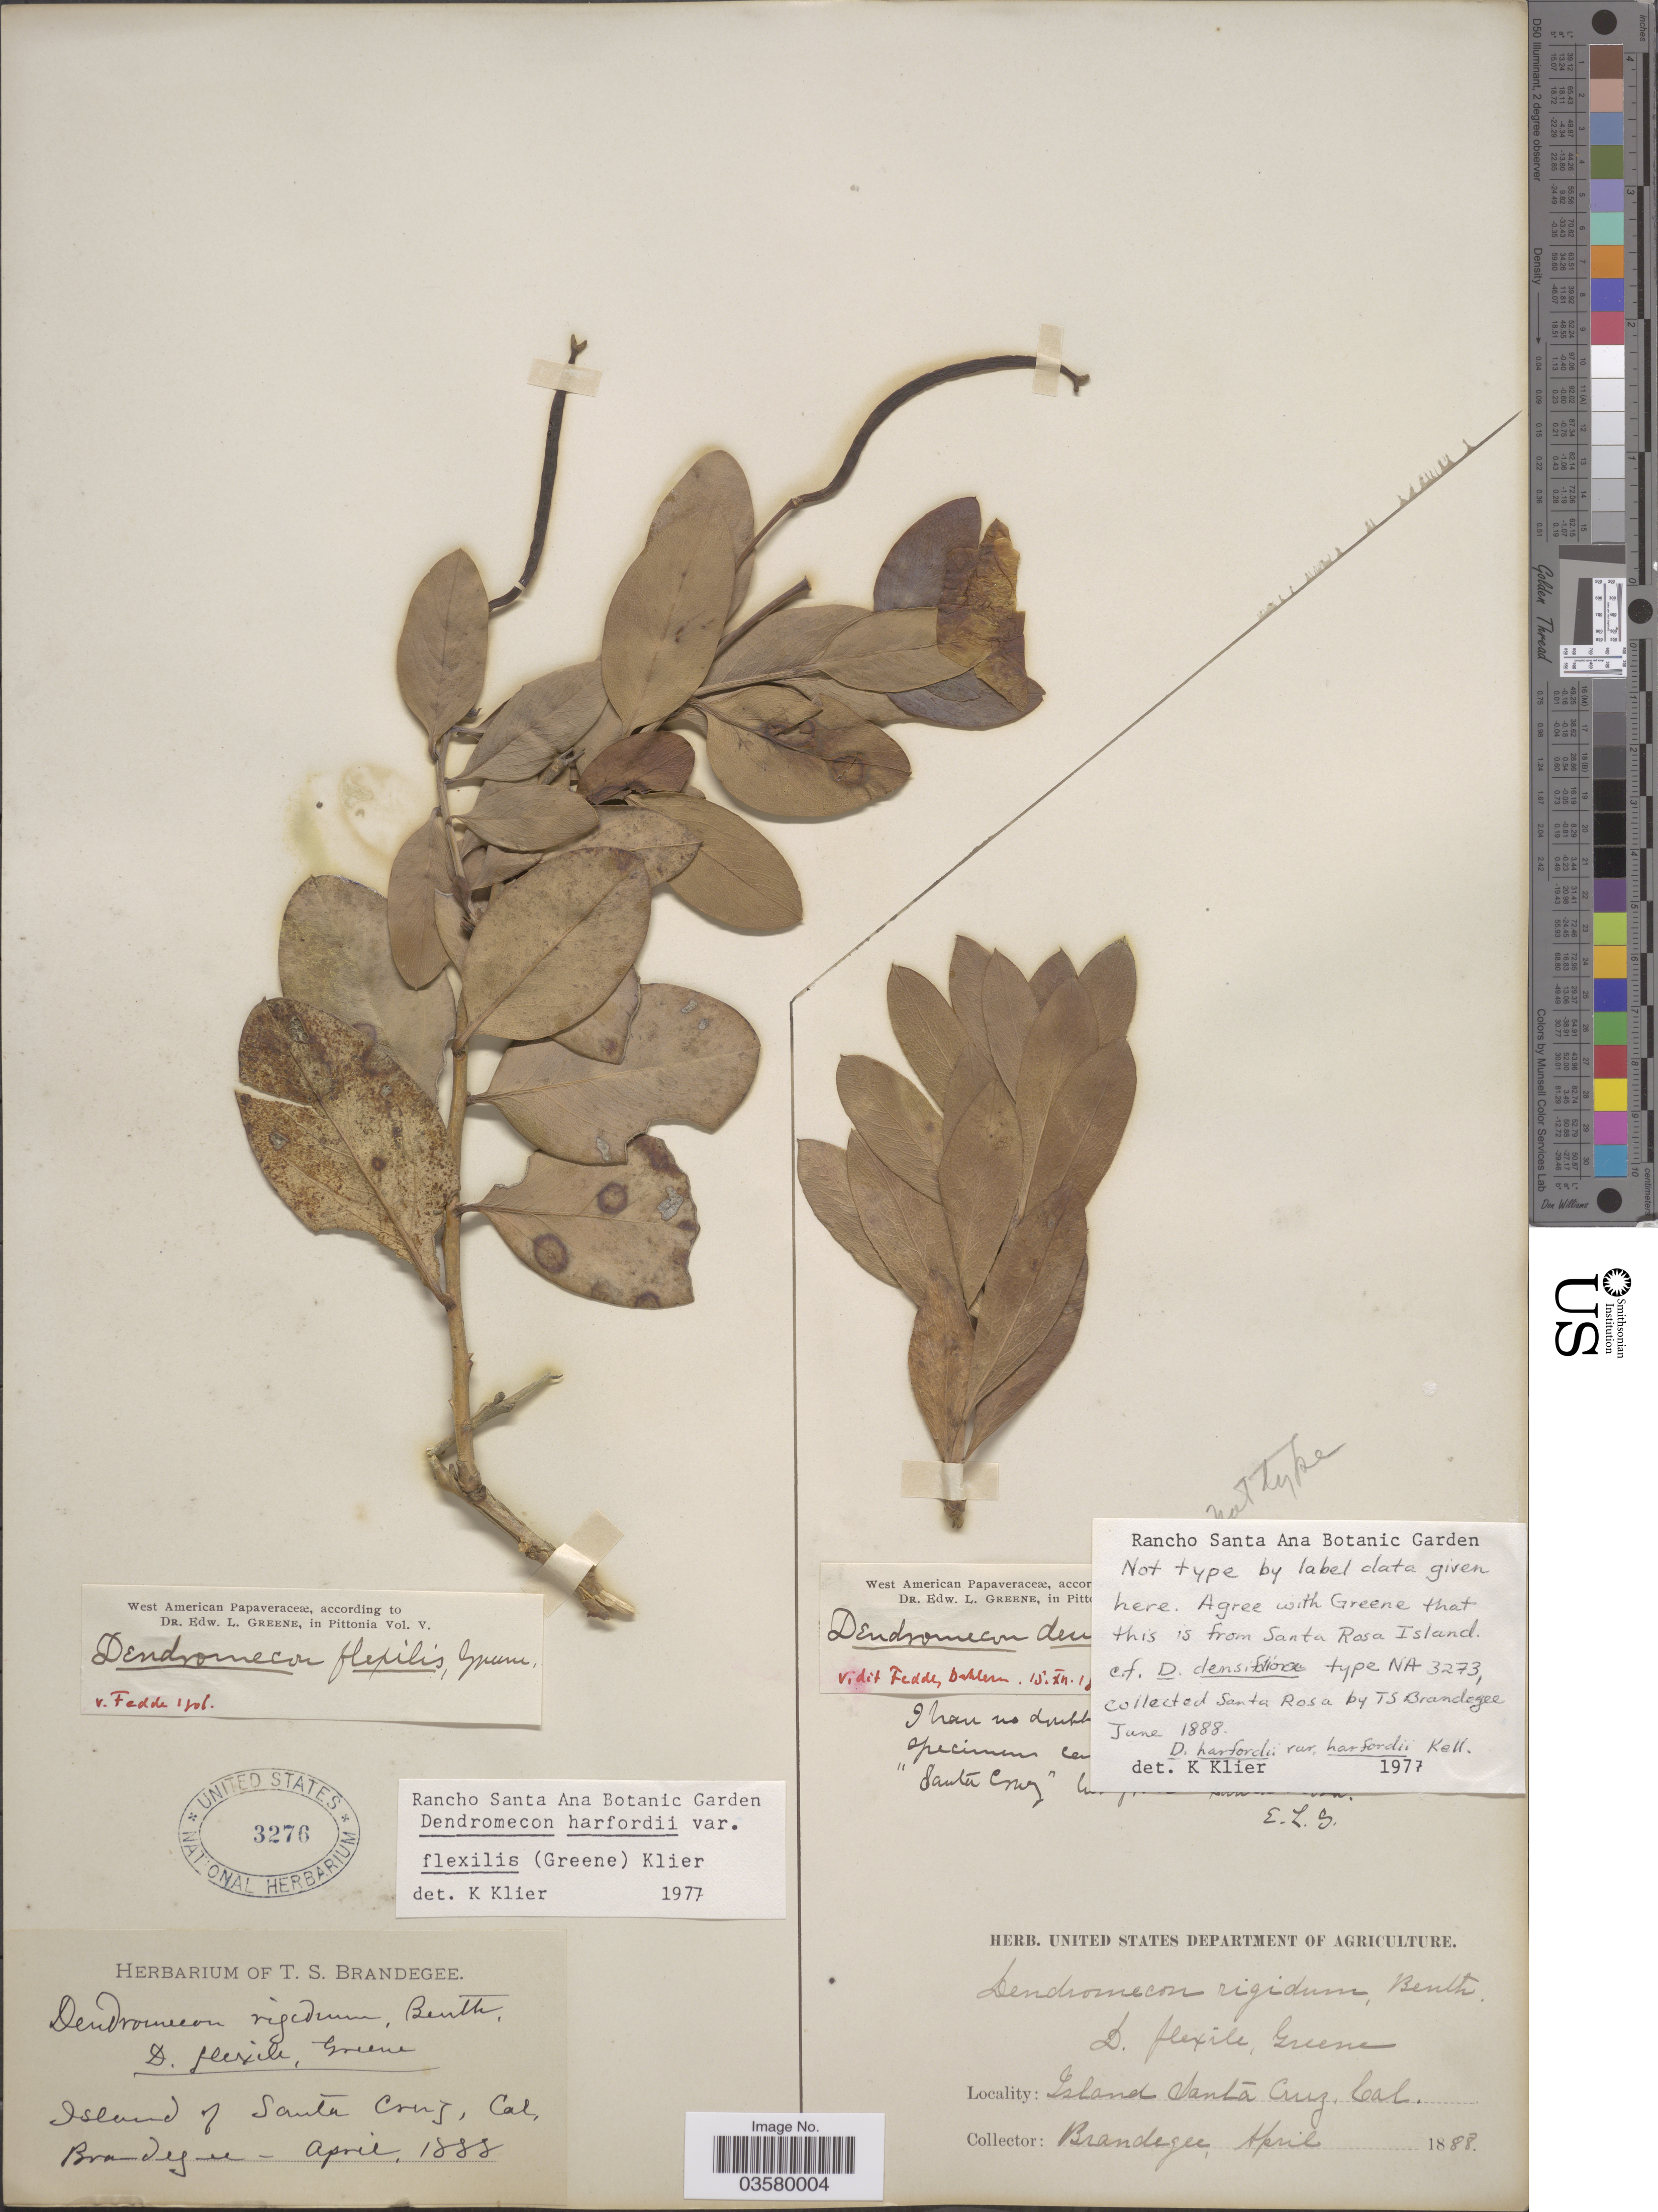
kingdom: Plantae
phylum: Tracheophyta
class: Magnoliopsida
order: Ranunculales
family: Papaveraceae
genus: Dendromecon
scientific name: Dendromecon rigida subsp. harfordii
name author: (Kellog) P.H. Raven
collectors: -- Brandegee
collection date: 1888-04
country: United States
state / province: California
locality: Island Santa Cruz.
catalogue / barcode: US 3276